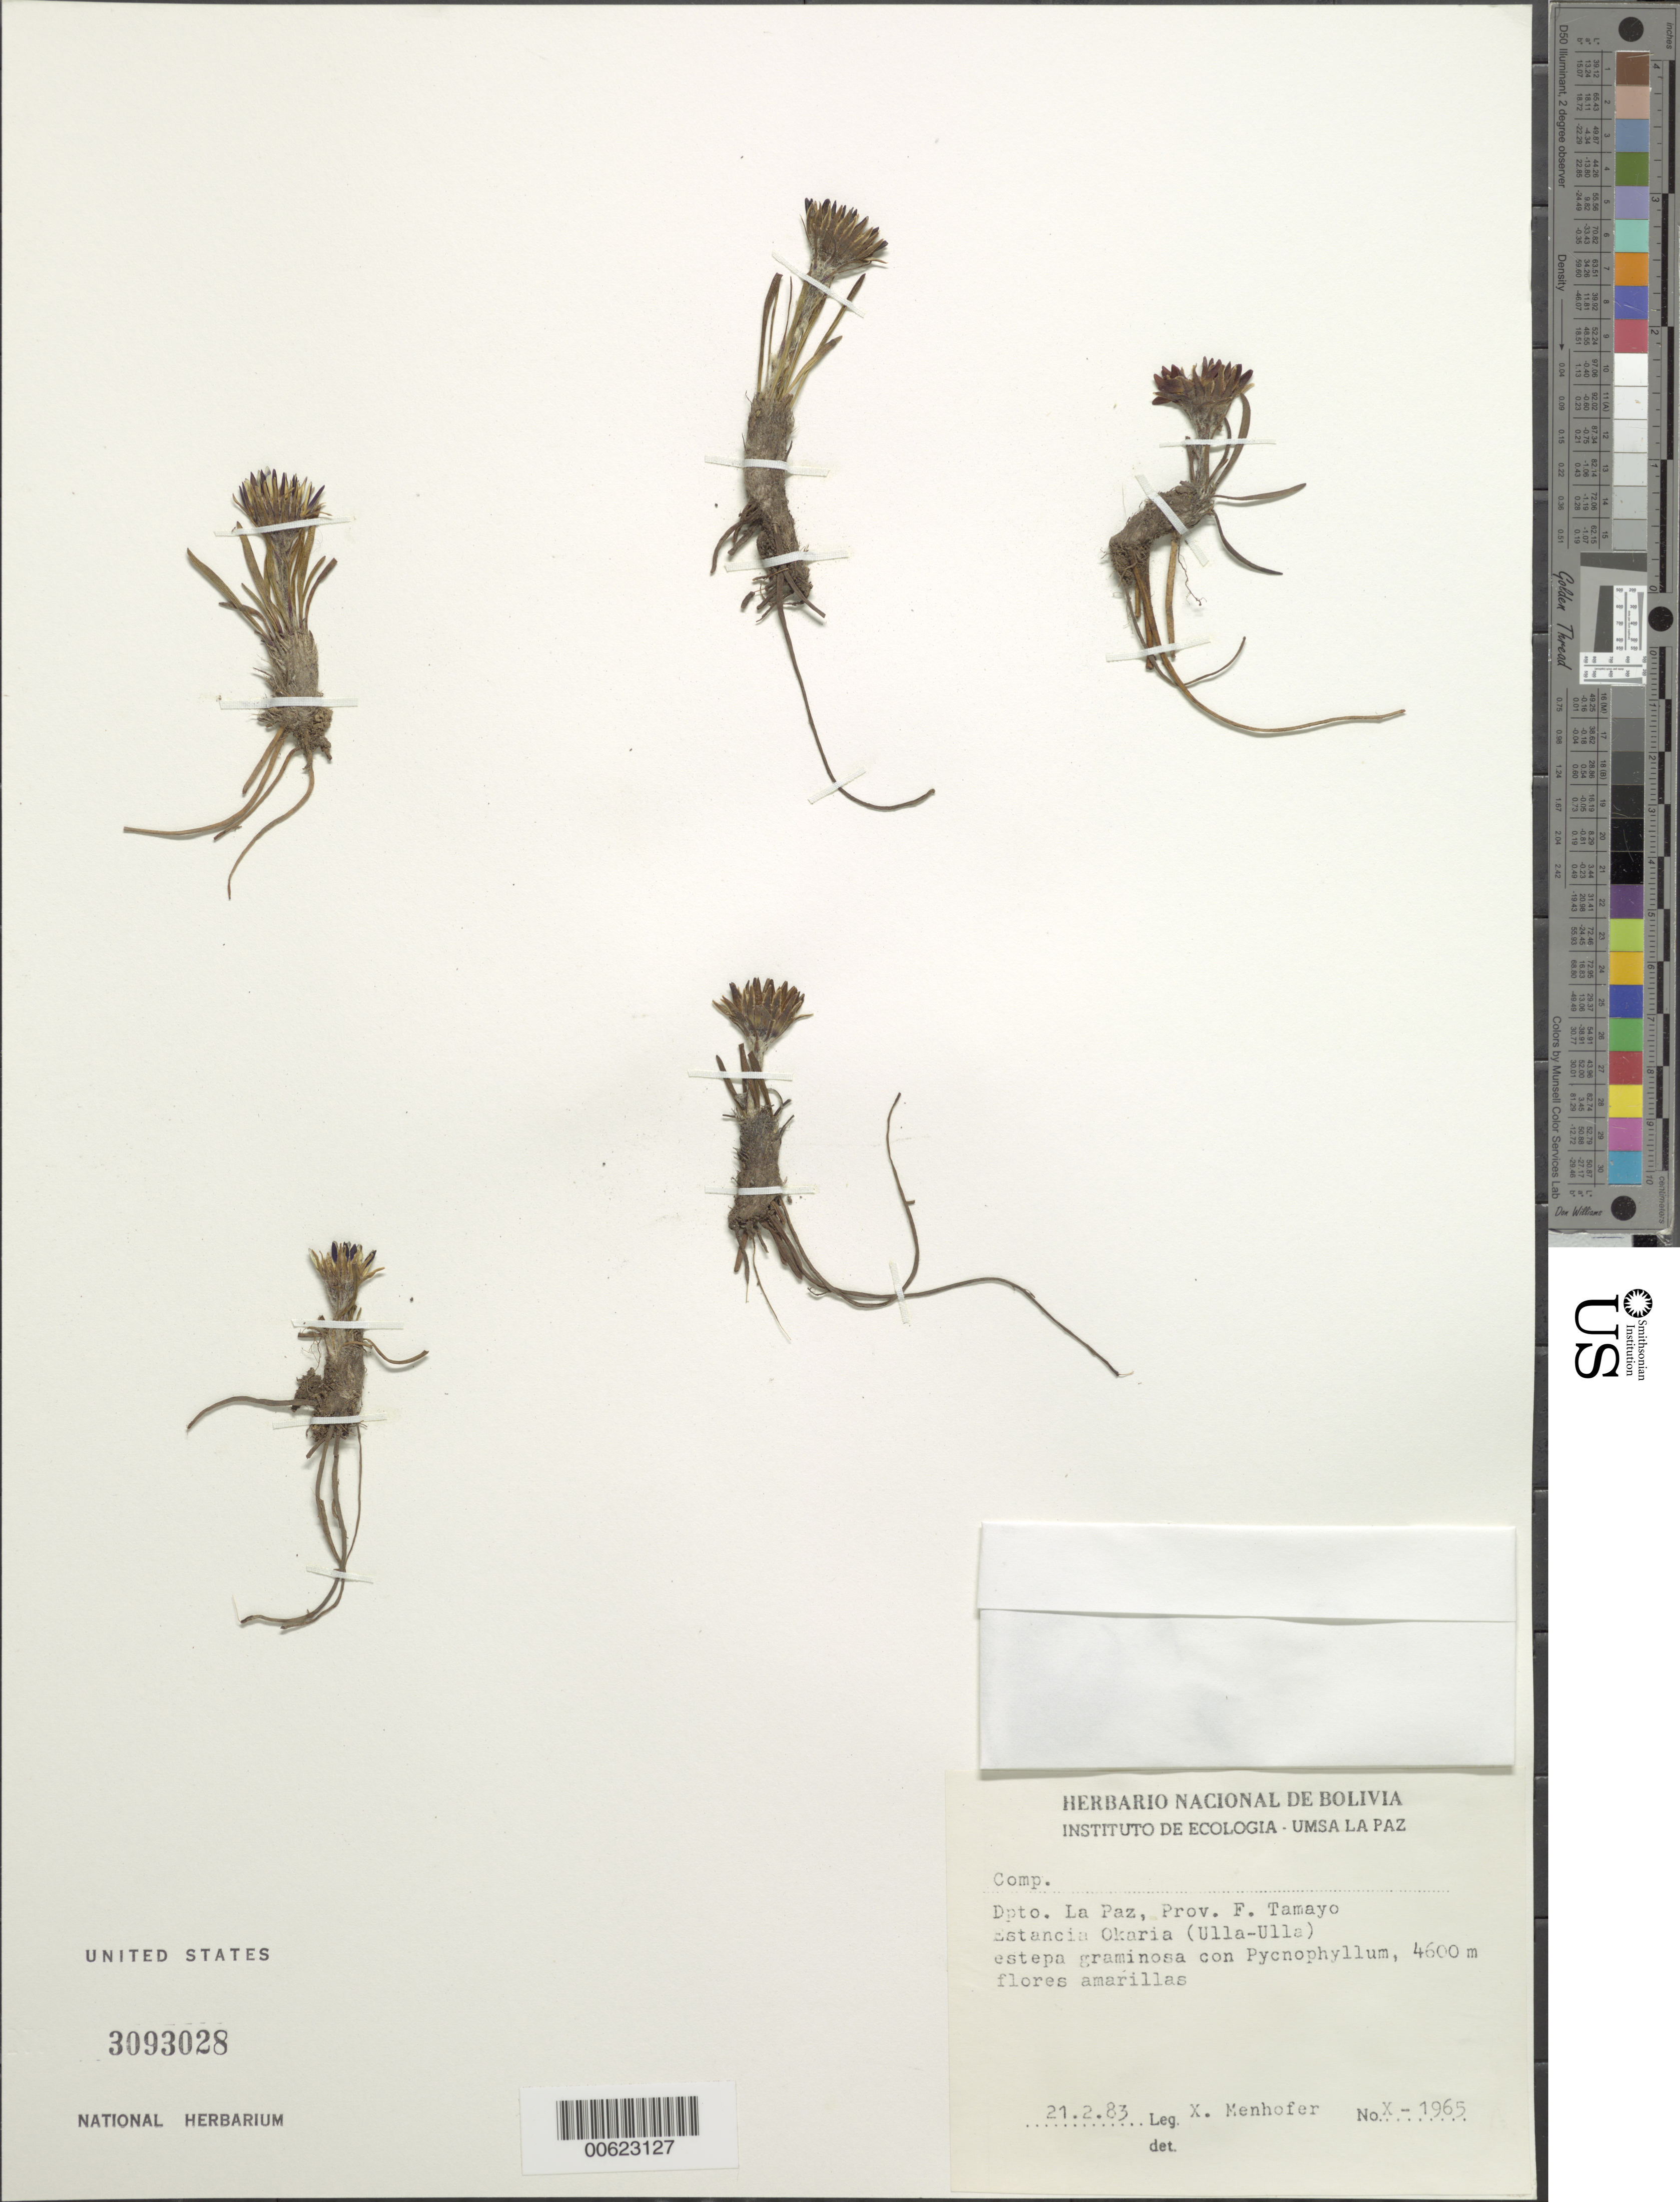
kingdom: Plantae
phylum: Tracheophyta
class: Magnoliopsida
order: Asterales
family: Asteraceae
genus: Werneria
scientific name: Werneria villosa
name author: A. Gray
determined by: Funk, Vicki A., (BOT), Smithsonian Institution - National Museum of Natural History (UNITED STATES)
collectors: S. G. Beck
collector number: X 1965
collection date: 1983-01-21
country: Bolivia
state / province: La Paz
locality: F. Tamayo: Canhuma (Ulla-Ulla), estepa pastoreada con gramineas paqueñas y Pynophyllum subiendo al Cerro Laramani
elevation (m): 4600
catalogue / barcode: US 3093028